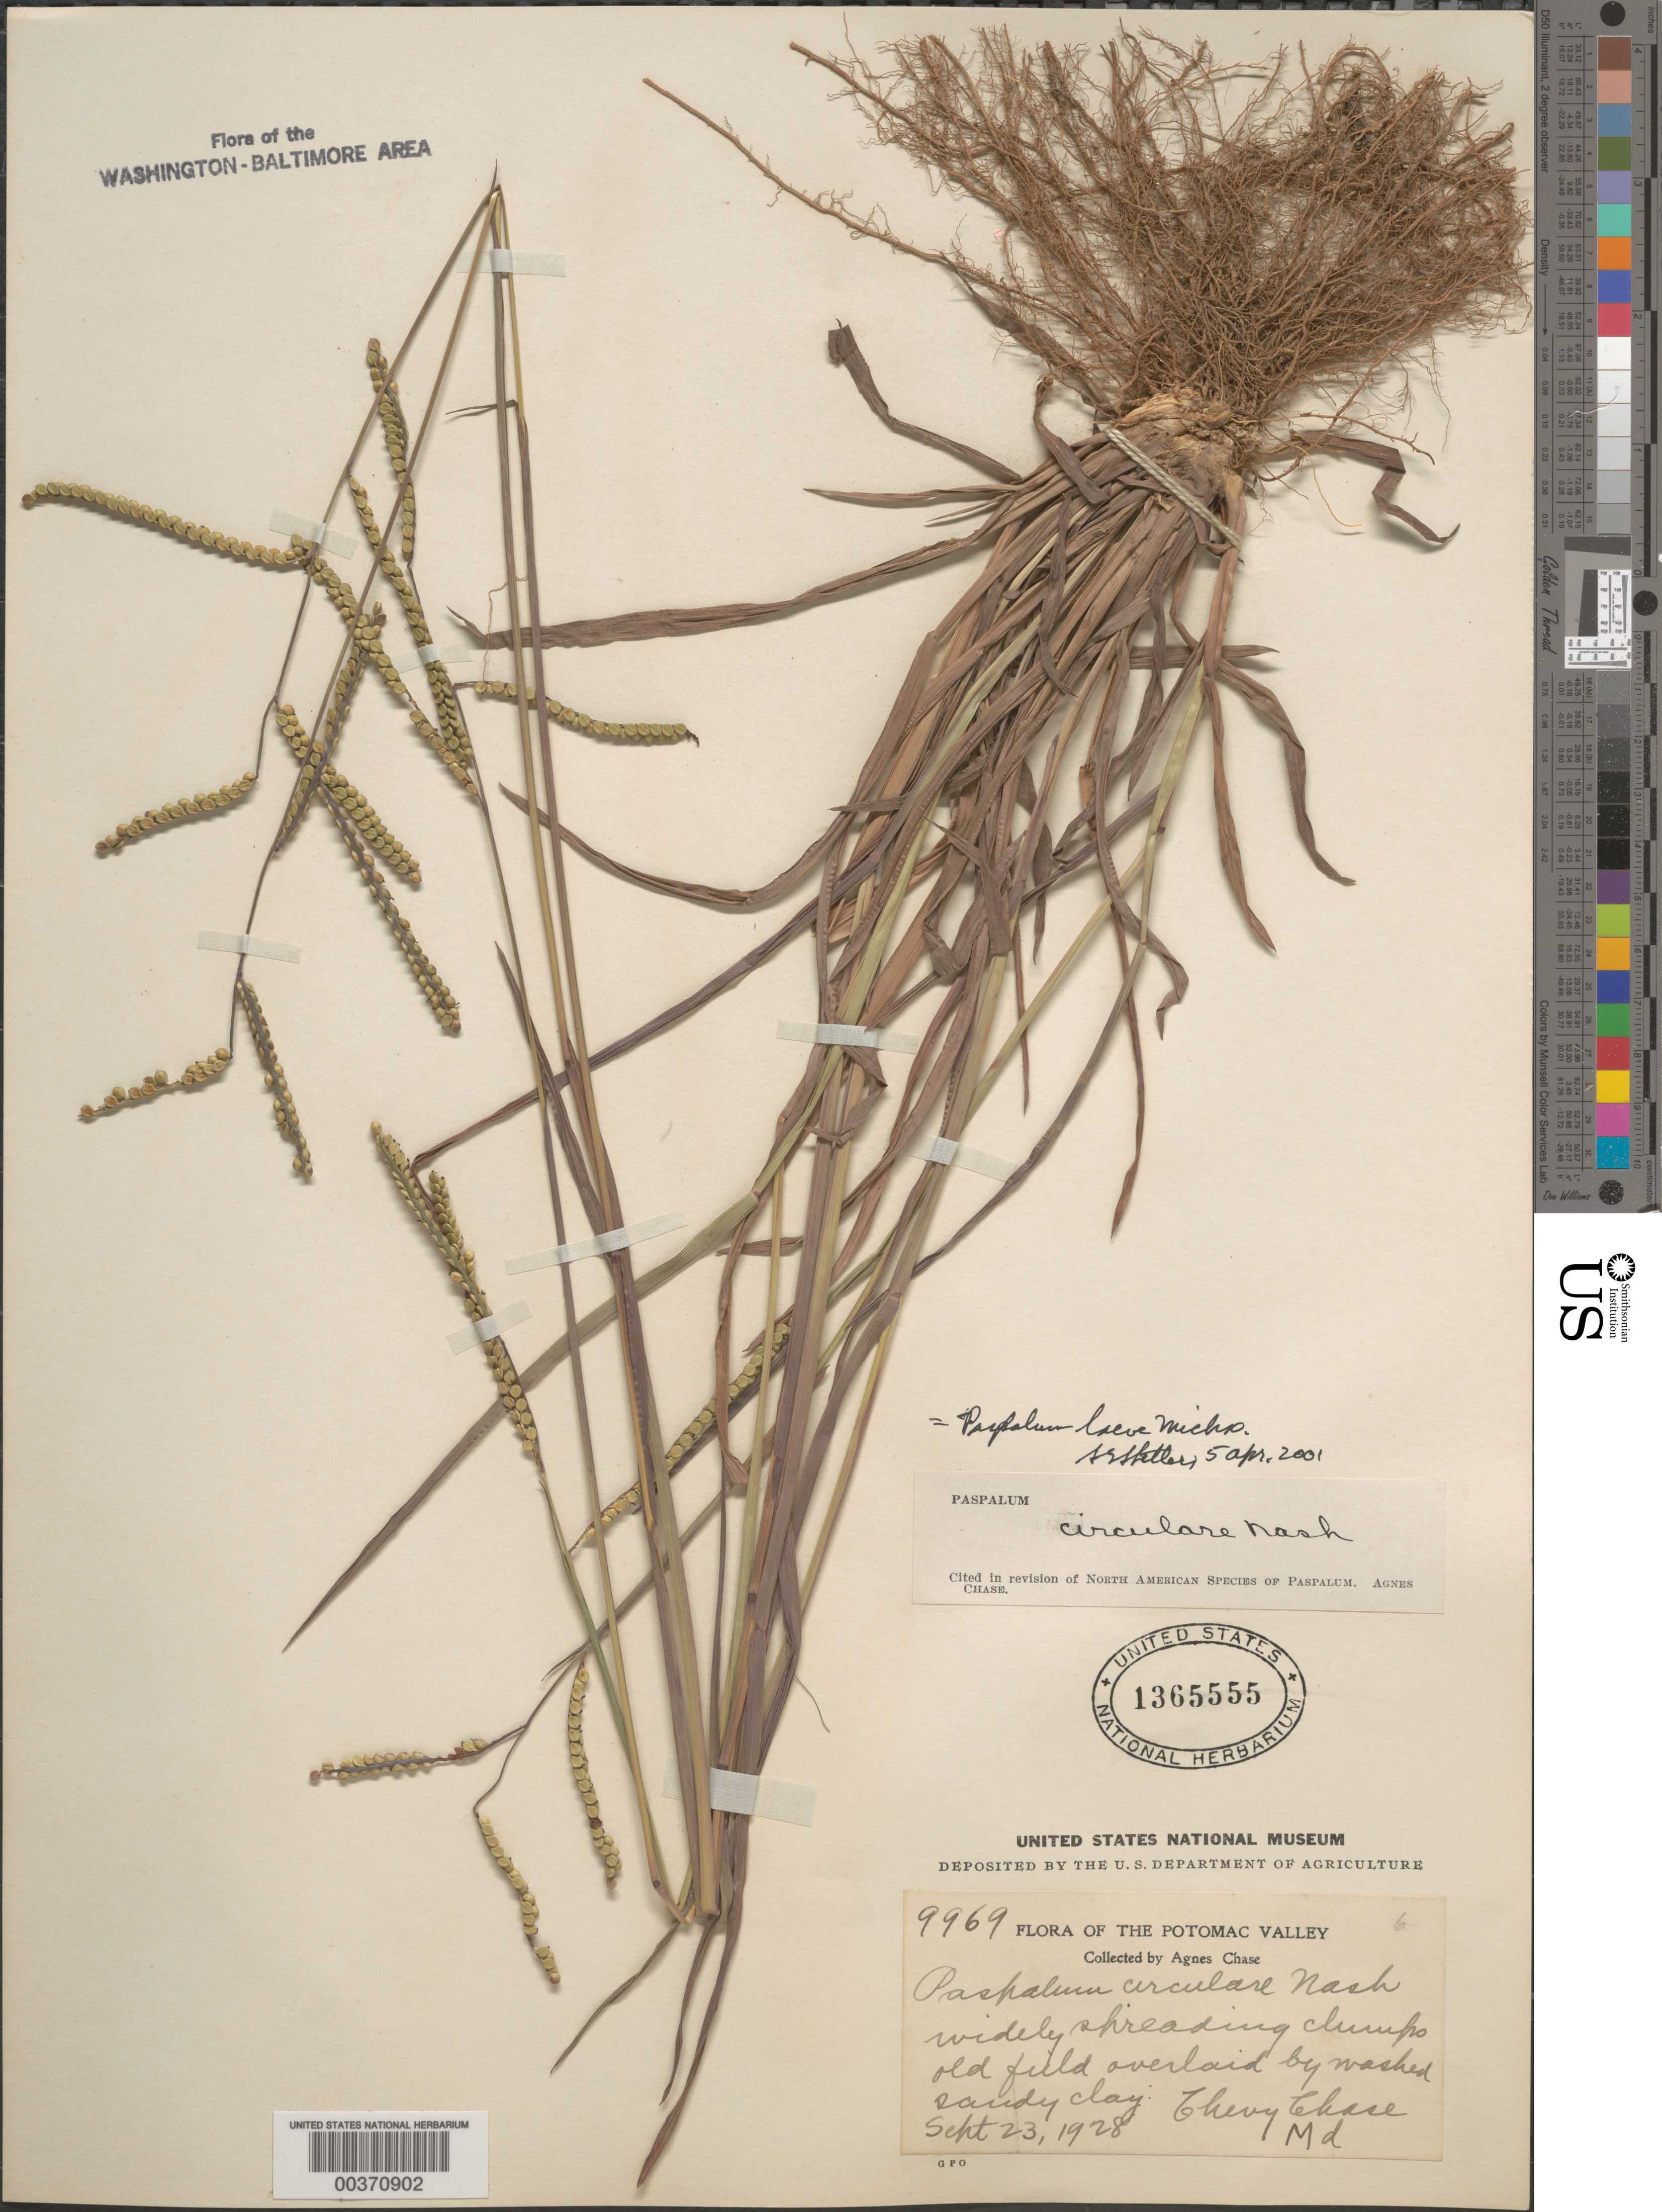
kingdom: Plantae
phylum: Tracheophyta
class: Liliopsida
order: Poales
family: Poaceae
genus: Paspalum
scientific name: Paspalum laeve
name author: Michx.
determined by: Chase, [M.] Agnes, (US)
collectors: A. Chase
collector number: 9969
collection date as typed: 23 Sep 1928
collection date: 1928-09-23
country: United States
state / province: Maryland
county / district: Prince George's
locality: Chevy Chase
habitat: Old field overlaid by washed sandy clay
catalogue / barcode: US 1365555